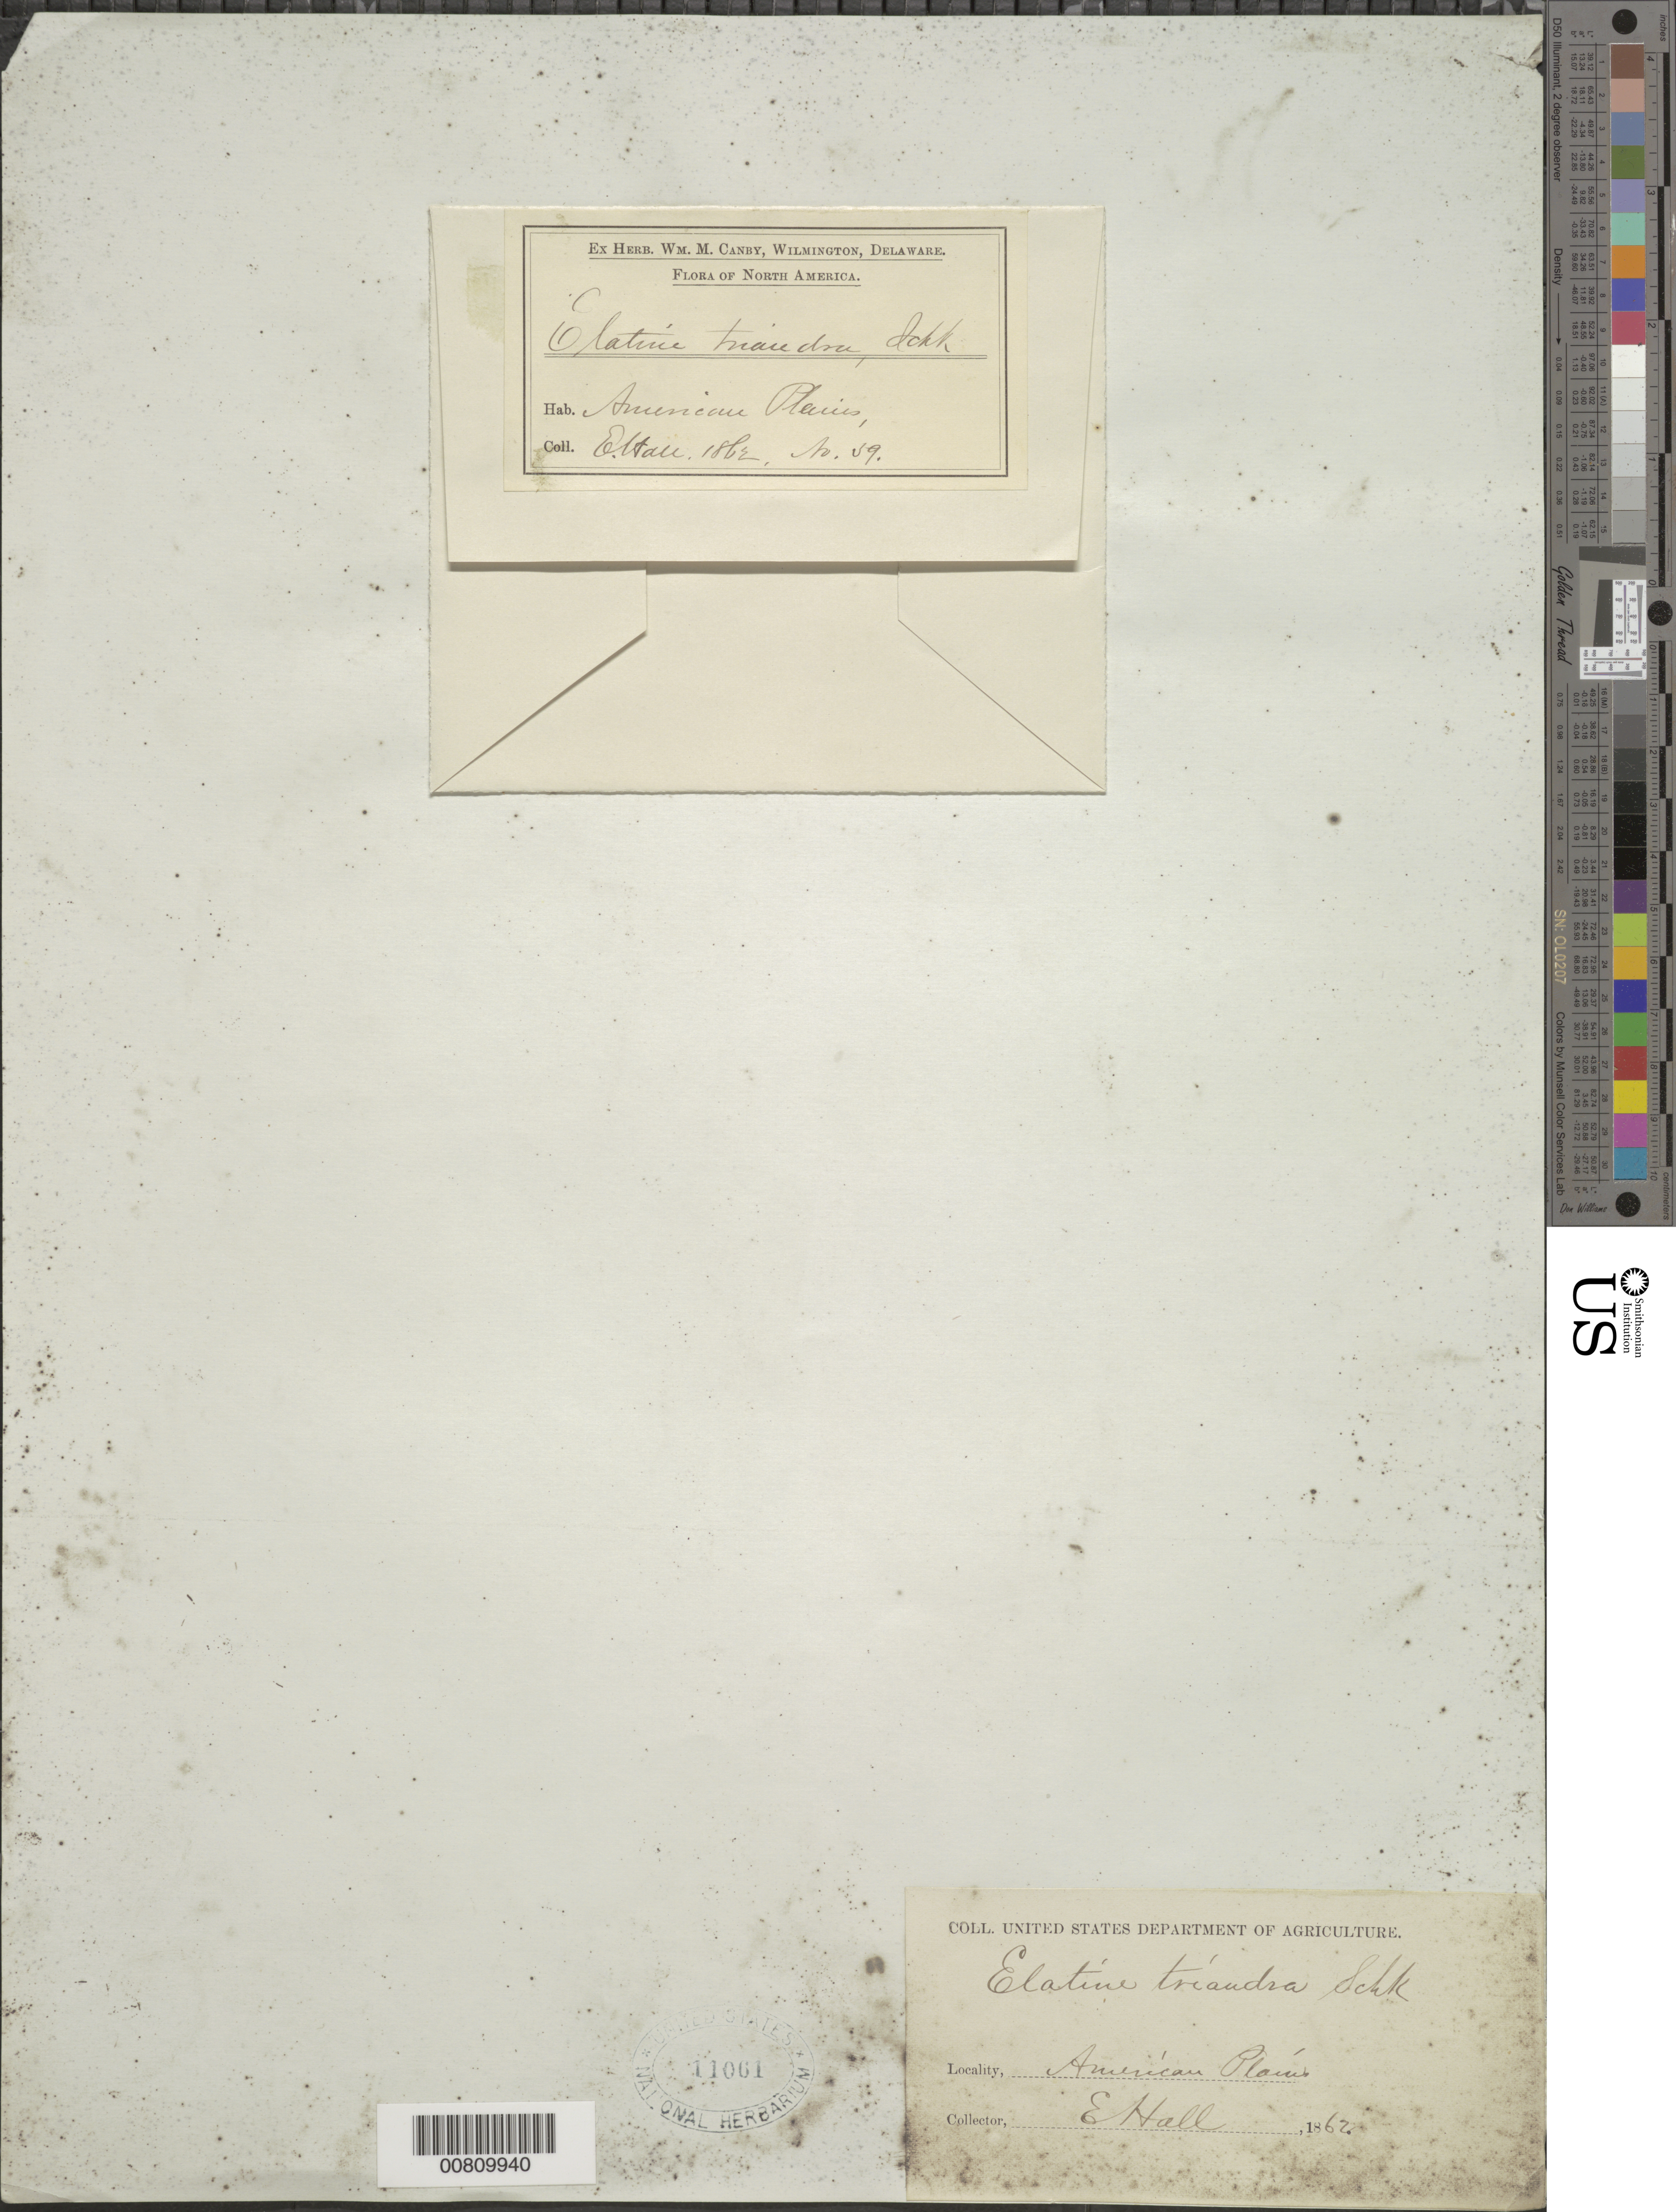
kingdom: Plantae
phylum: Tracheophyta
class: Magnoliopsida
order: Malpighiales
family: Elatinaceae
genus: Elatine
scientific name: Elatine triandra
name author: Schkuhr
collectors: E. Hall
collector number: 59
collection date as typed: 1862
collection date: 1862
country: United States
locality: American Plains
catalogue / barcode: US 11061